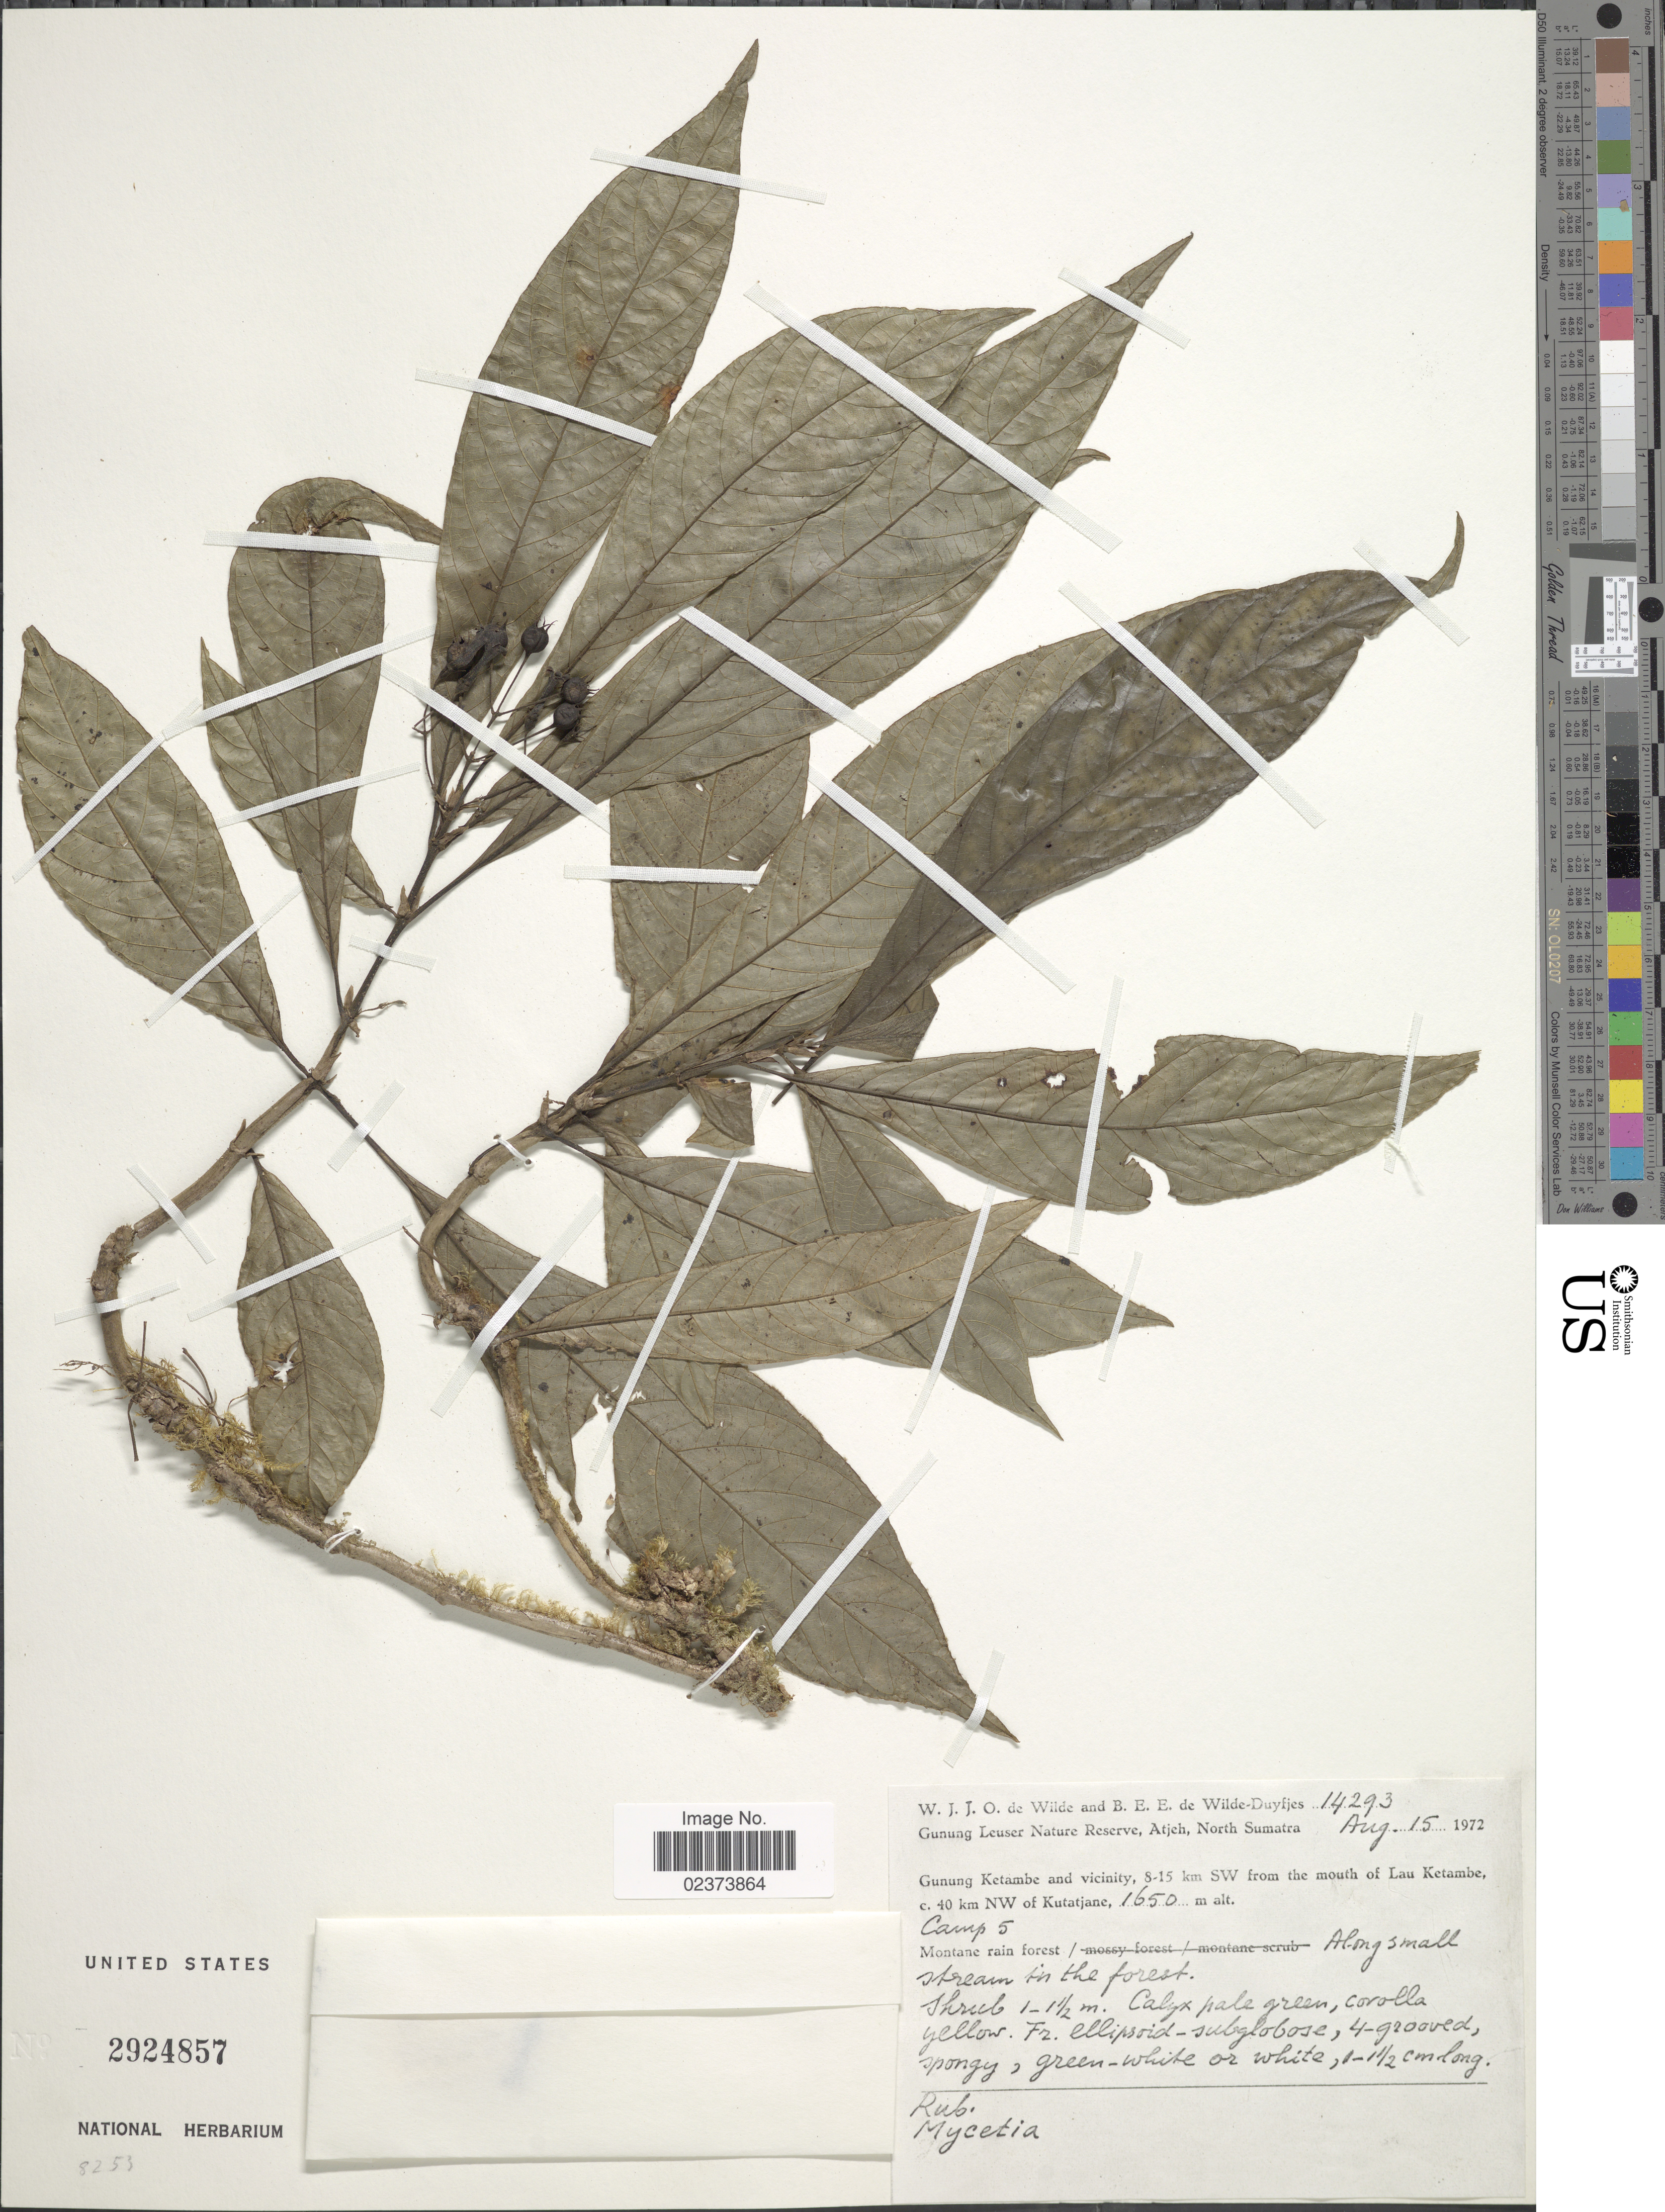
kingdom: Plantae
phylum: Tracheophyta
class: Magnoliopsida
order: Gentianales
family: Rubiaceae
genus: Mycetia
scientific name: Mycetia sp.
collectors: W. J. de Wilde & B. E. de Wilde-Duyfjes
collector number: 14293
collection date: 1972-08-15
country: Indonesia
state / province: Sumatra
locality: Gunung Leuser Nature Reserve, Atjeh, North Sumatra, Gunung Ketambe and Vicinity, 8-15 km SW from the mouth of Lau Ketambe, 40 km NW of Kutatjane, Camp 5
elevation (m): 1650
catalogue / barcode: US 2924857